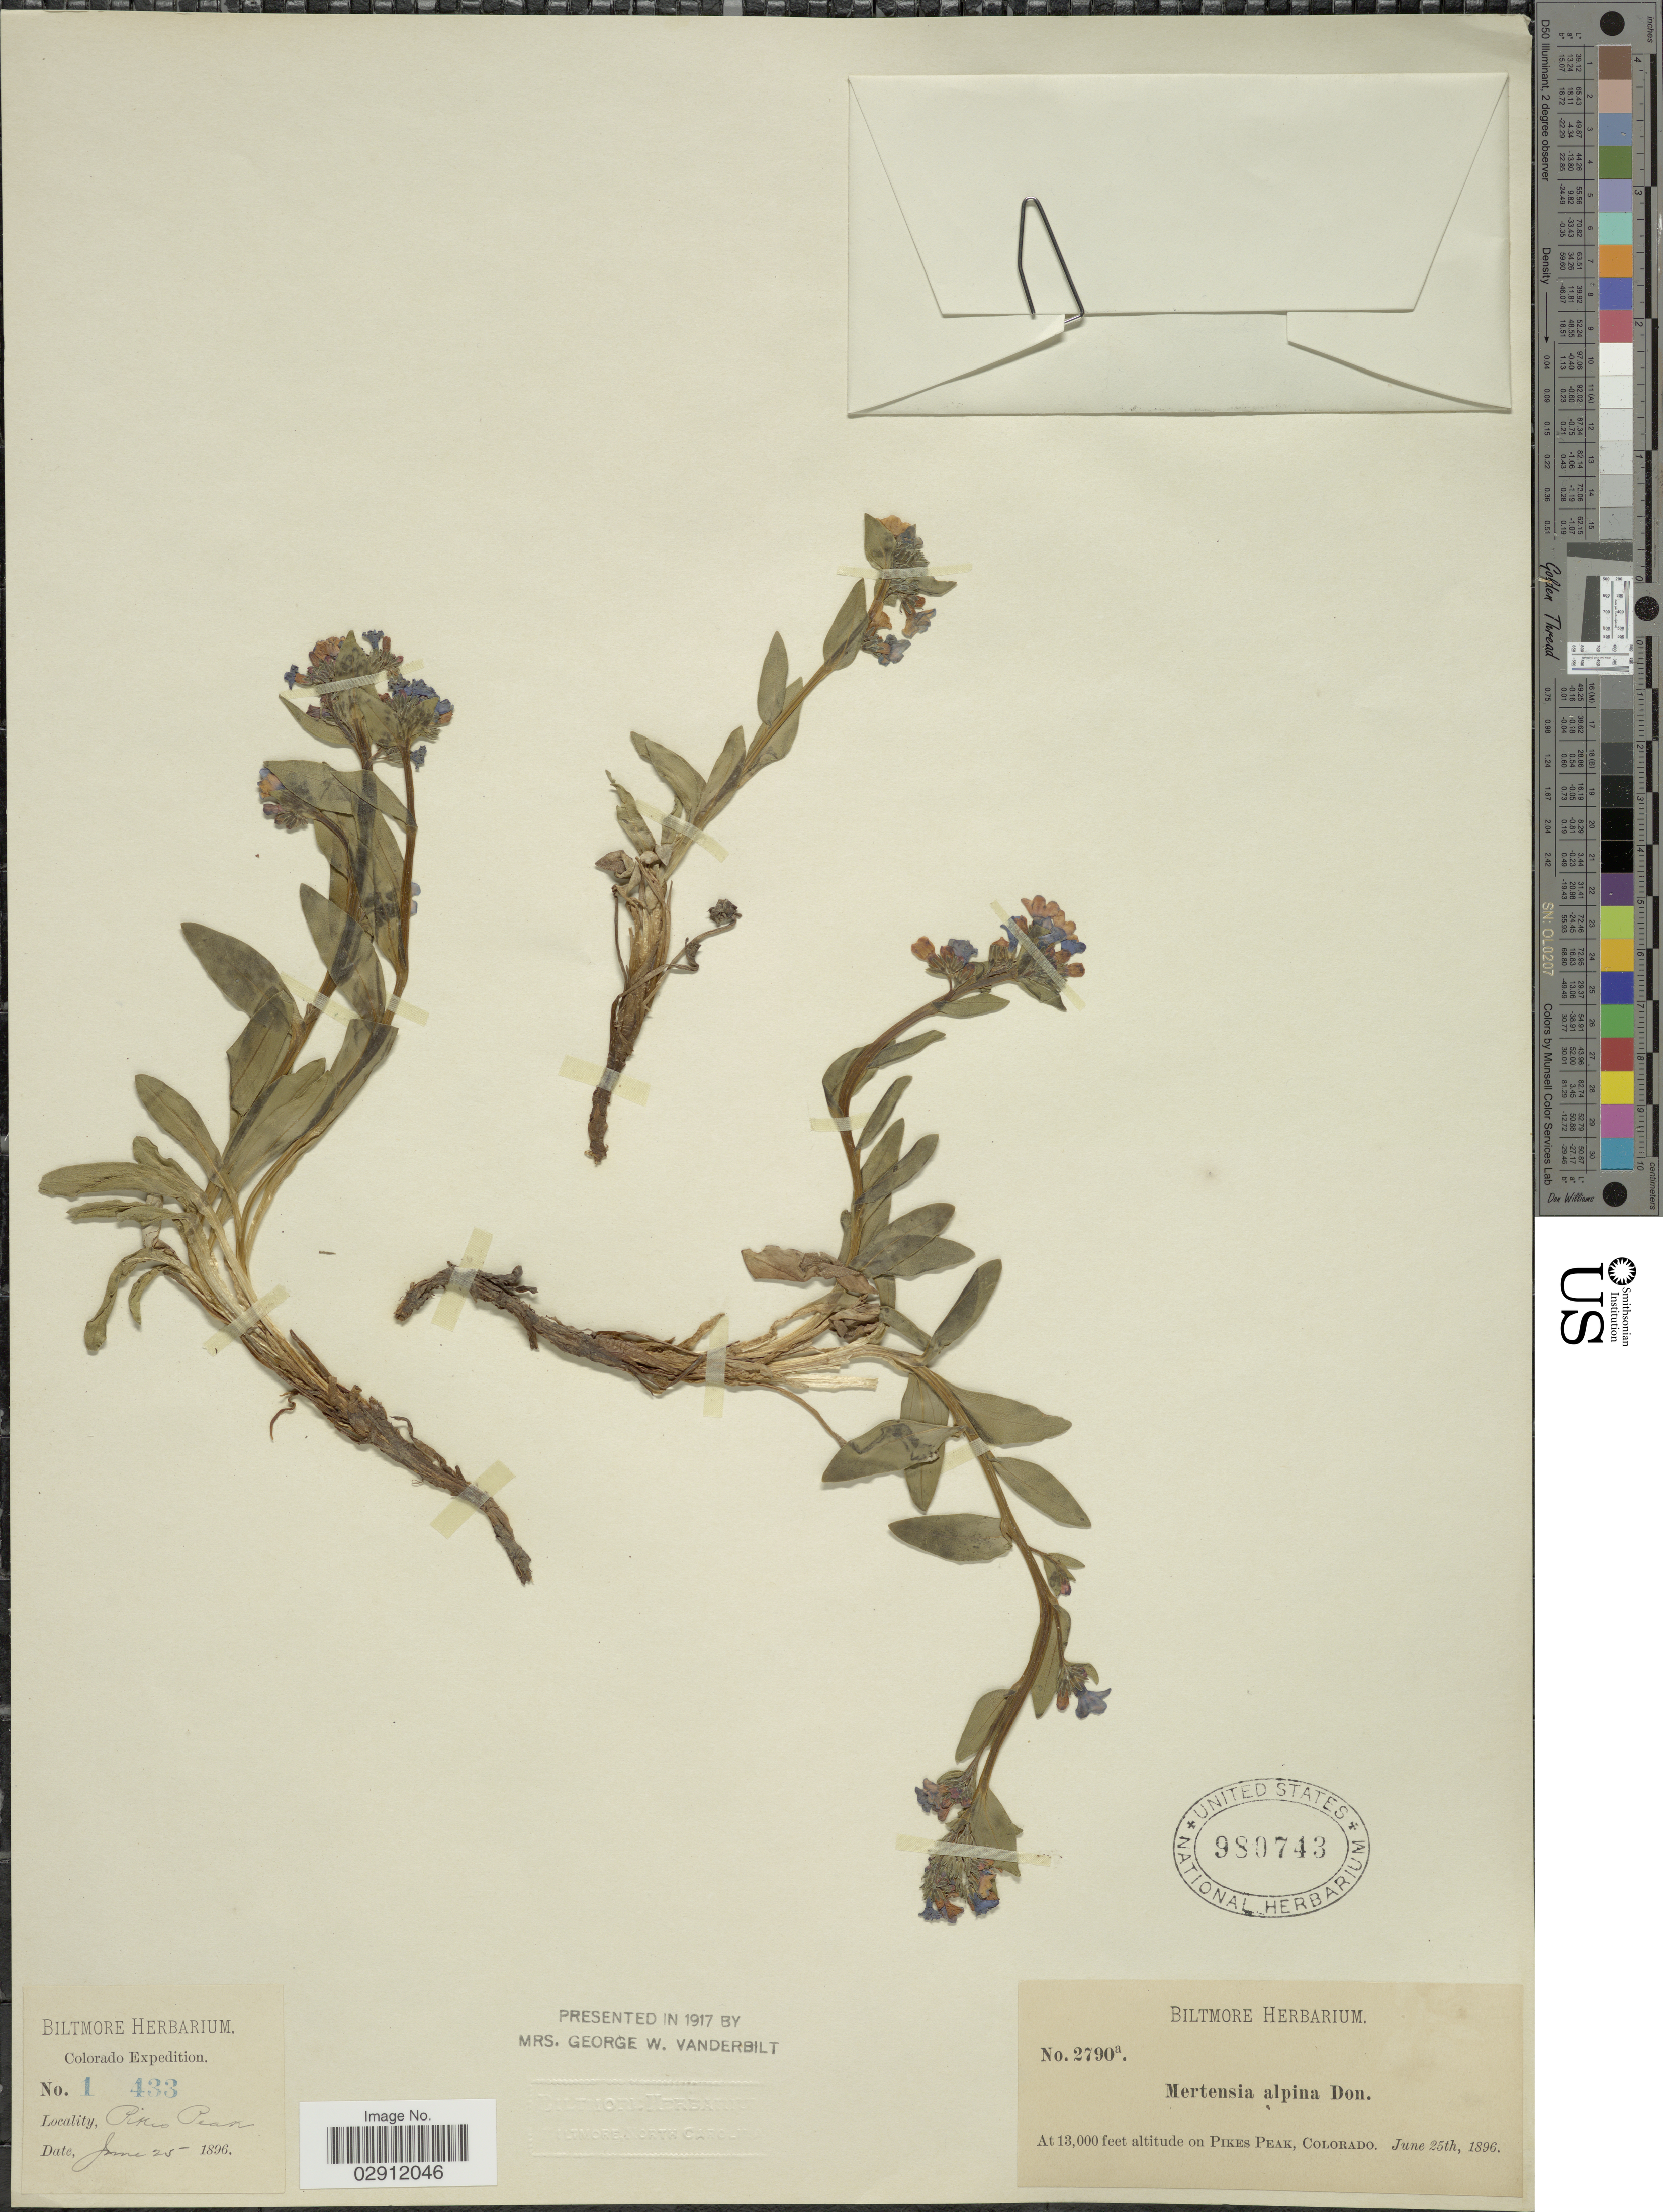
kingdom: Plantae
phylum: Tracheophyta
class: Magnoliopsida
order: Boraginales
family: Boraginaceae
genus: Mertensia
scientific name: Mertensia alpina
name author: (Torr.) G. Don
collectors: ex herb. Biltmore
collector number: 2790a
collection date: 1896-06-25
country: United States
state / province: Colorado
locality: Pikes Peak.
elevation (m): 3962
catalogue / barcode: US 980743